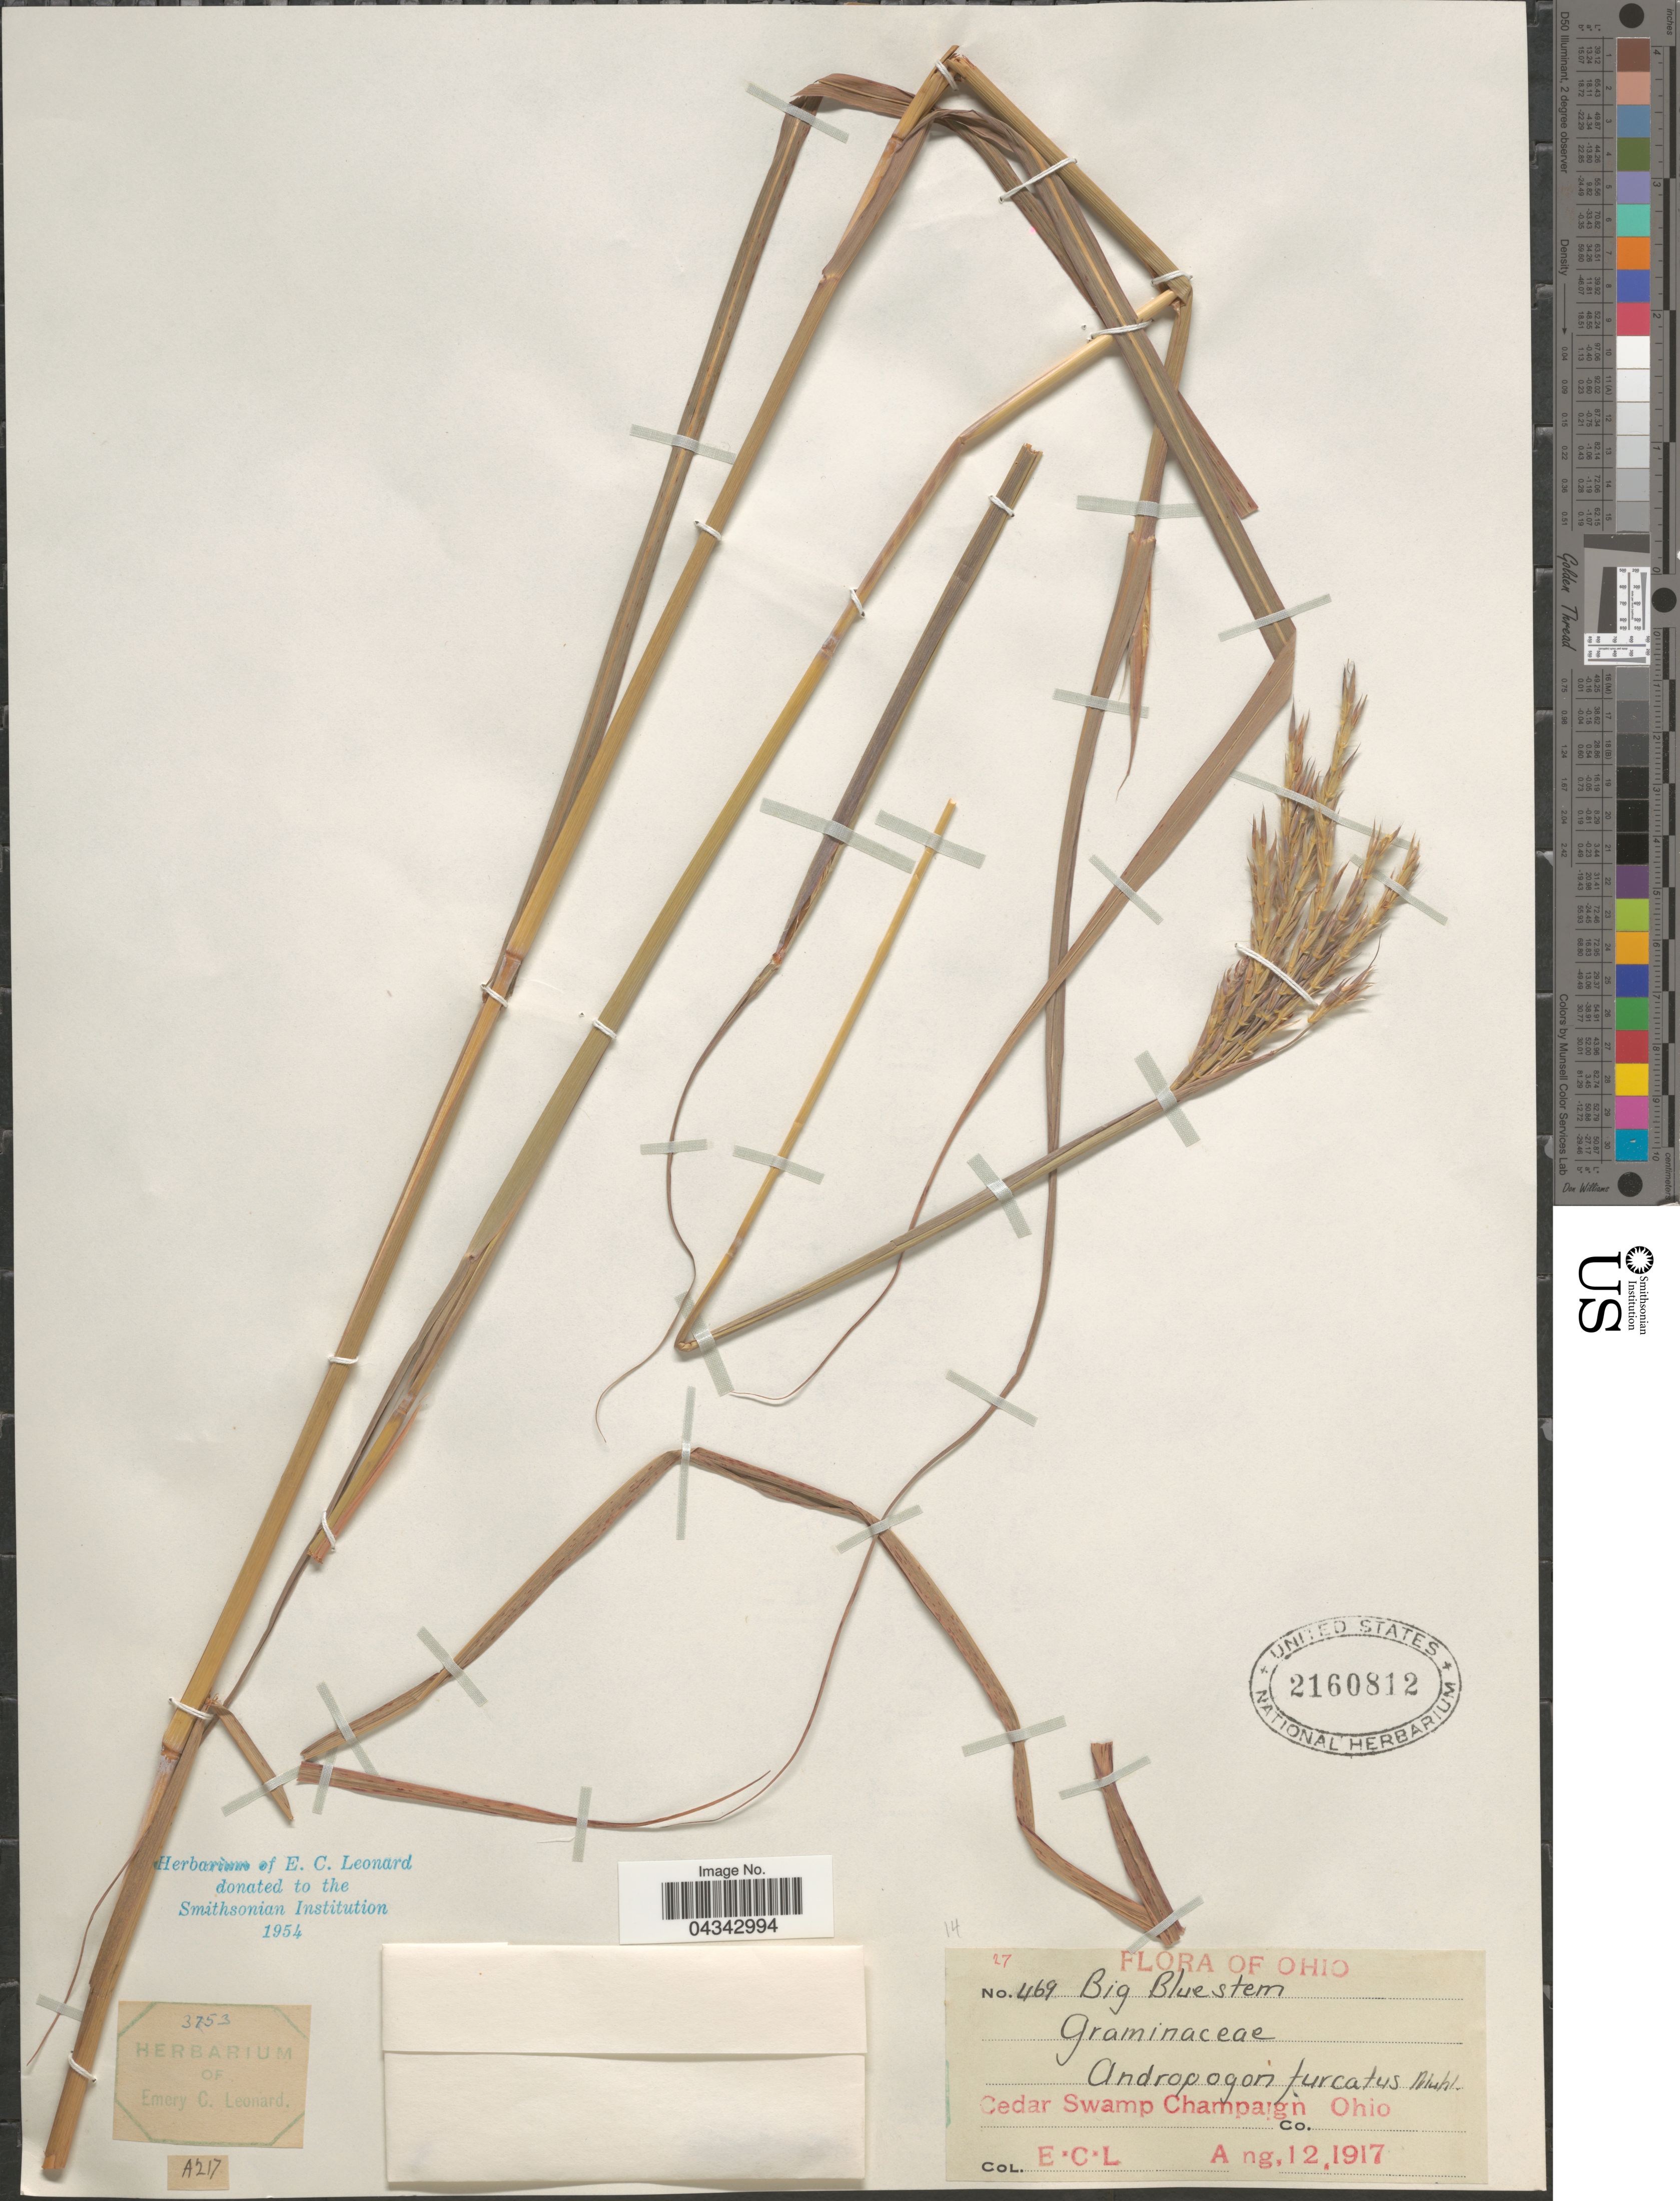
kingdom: Plantae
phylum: Tracheophyta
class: Liliopsida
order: Poales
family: Poaceae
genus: Andropogon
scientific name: Andropogon gerardii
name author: Vitman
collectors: E. C. Leonard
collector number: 27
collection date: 1917-08-12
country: United States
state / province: Ohio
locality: Cedar Swamp Champaign Co.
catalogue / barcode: US 2160812